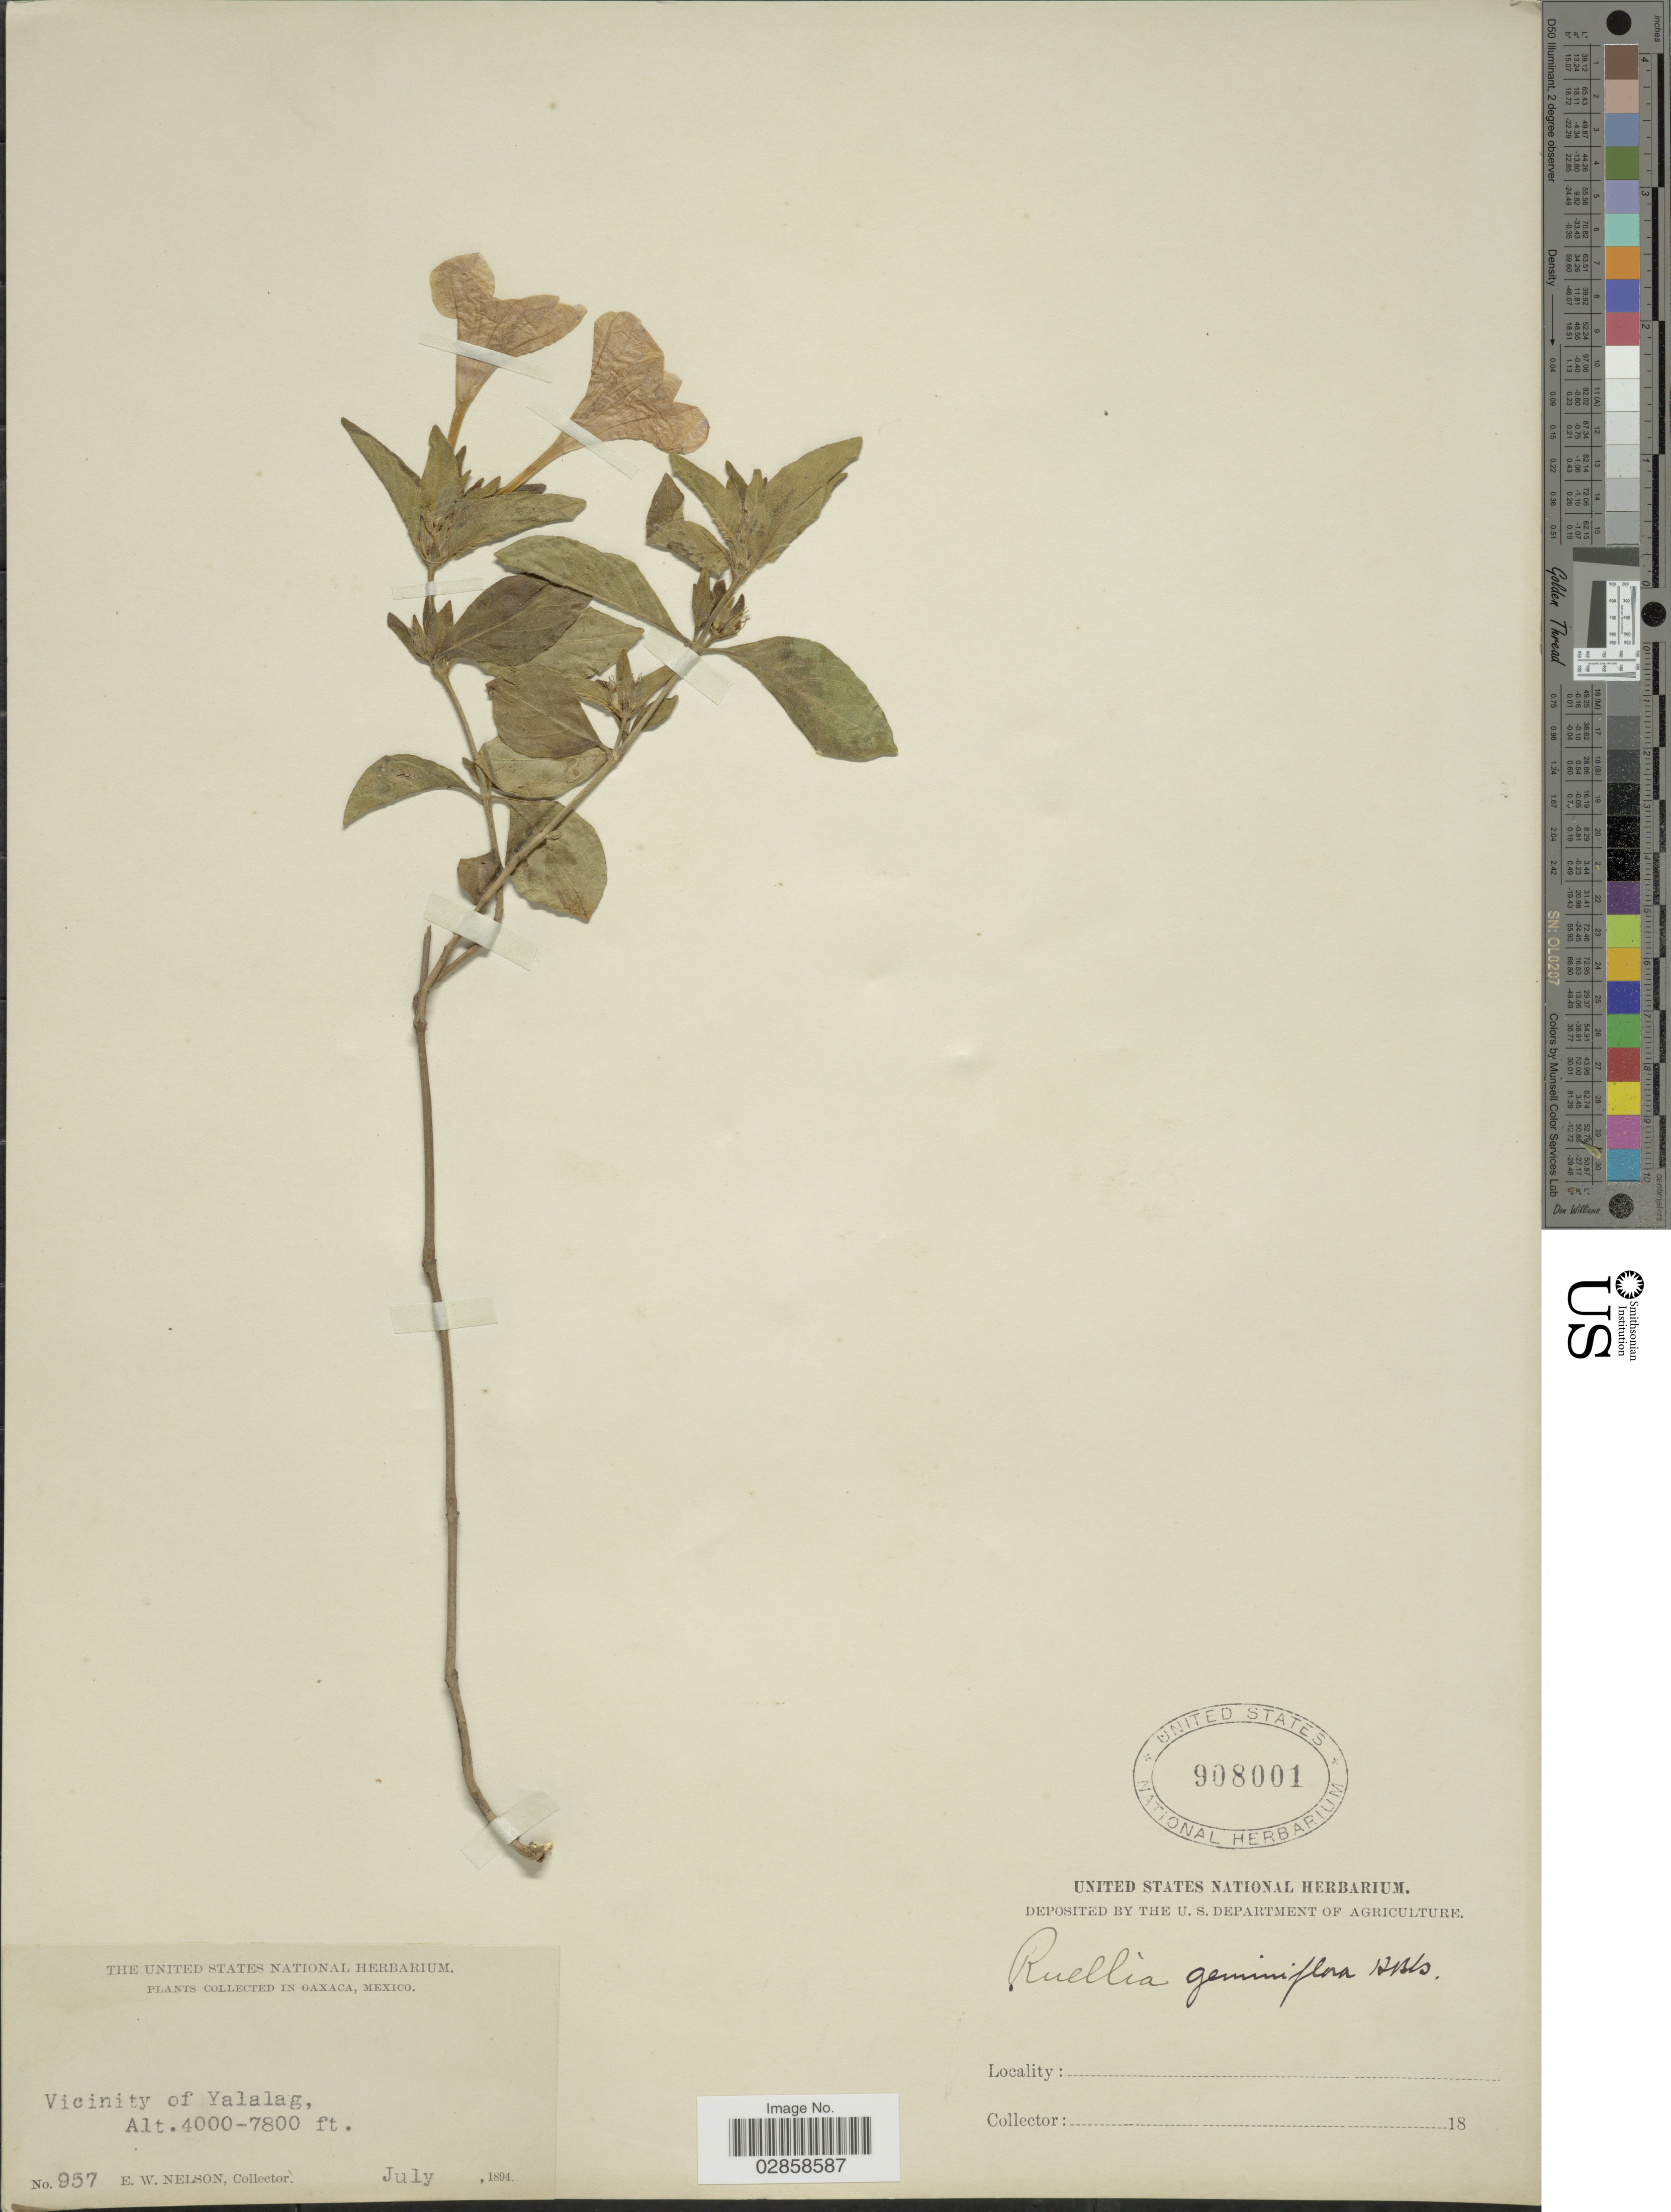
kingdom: Plantae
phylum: Tracheophyta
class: Magnoliopsida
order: Lamiales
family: Acanthaceae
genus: Ruellia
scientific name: Ruellia hookeriana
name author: (Nees) Hemsl.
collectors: E. W. Nelson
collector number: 957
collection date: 1894-07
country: Mexico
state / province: Oaxaca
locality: Vicinity of Yalalag.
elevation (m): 1219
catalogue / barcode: US 908001